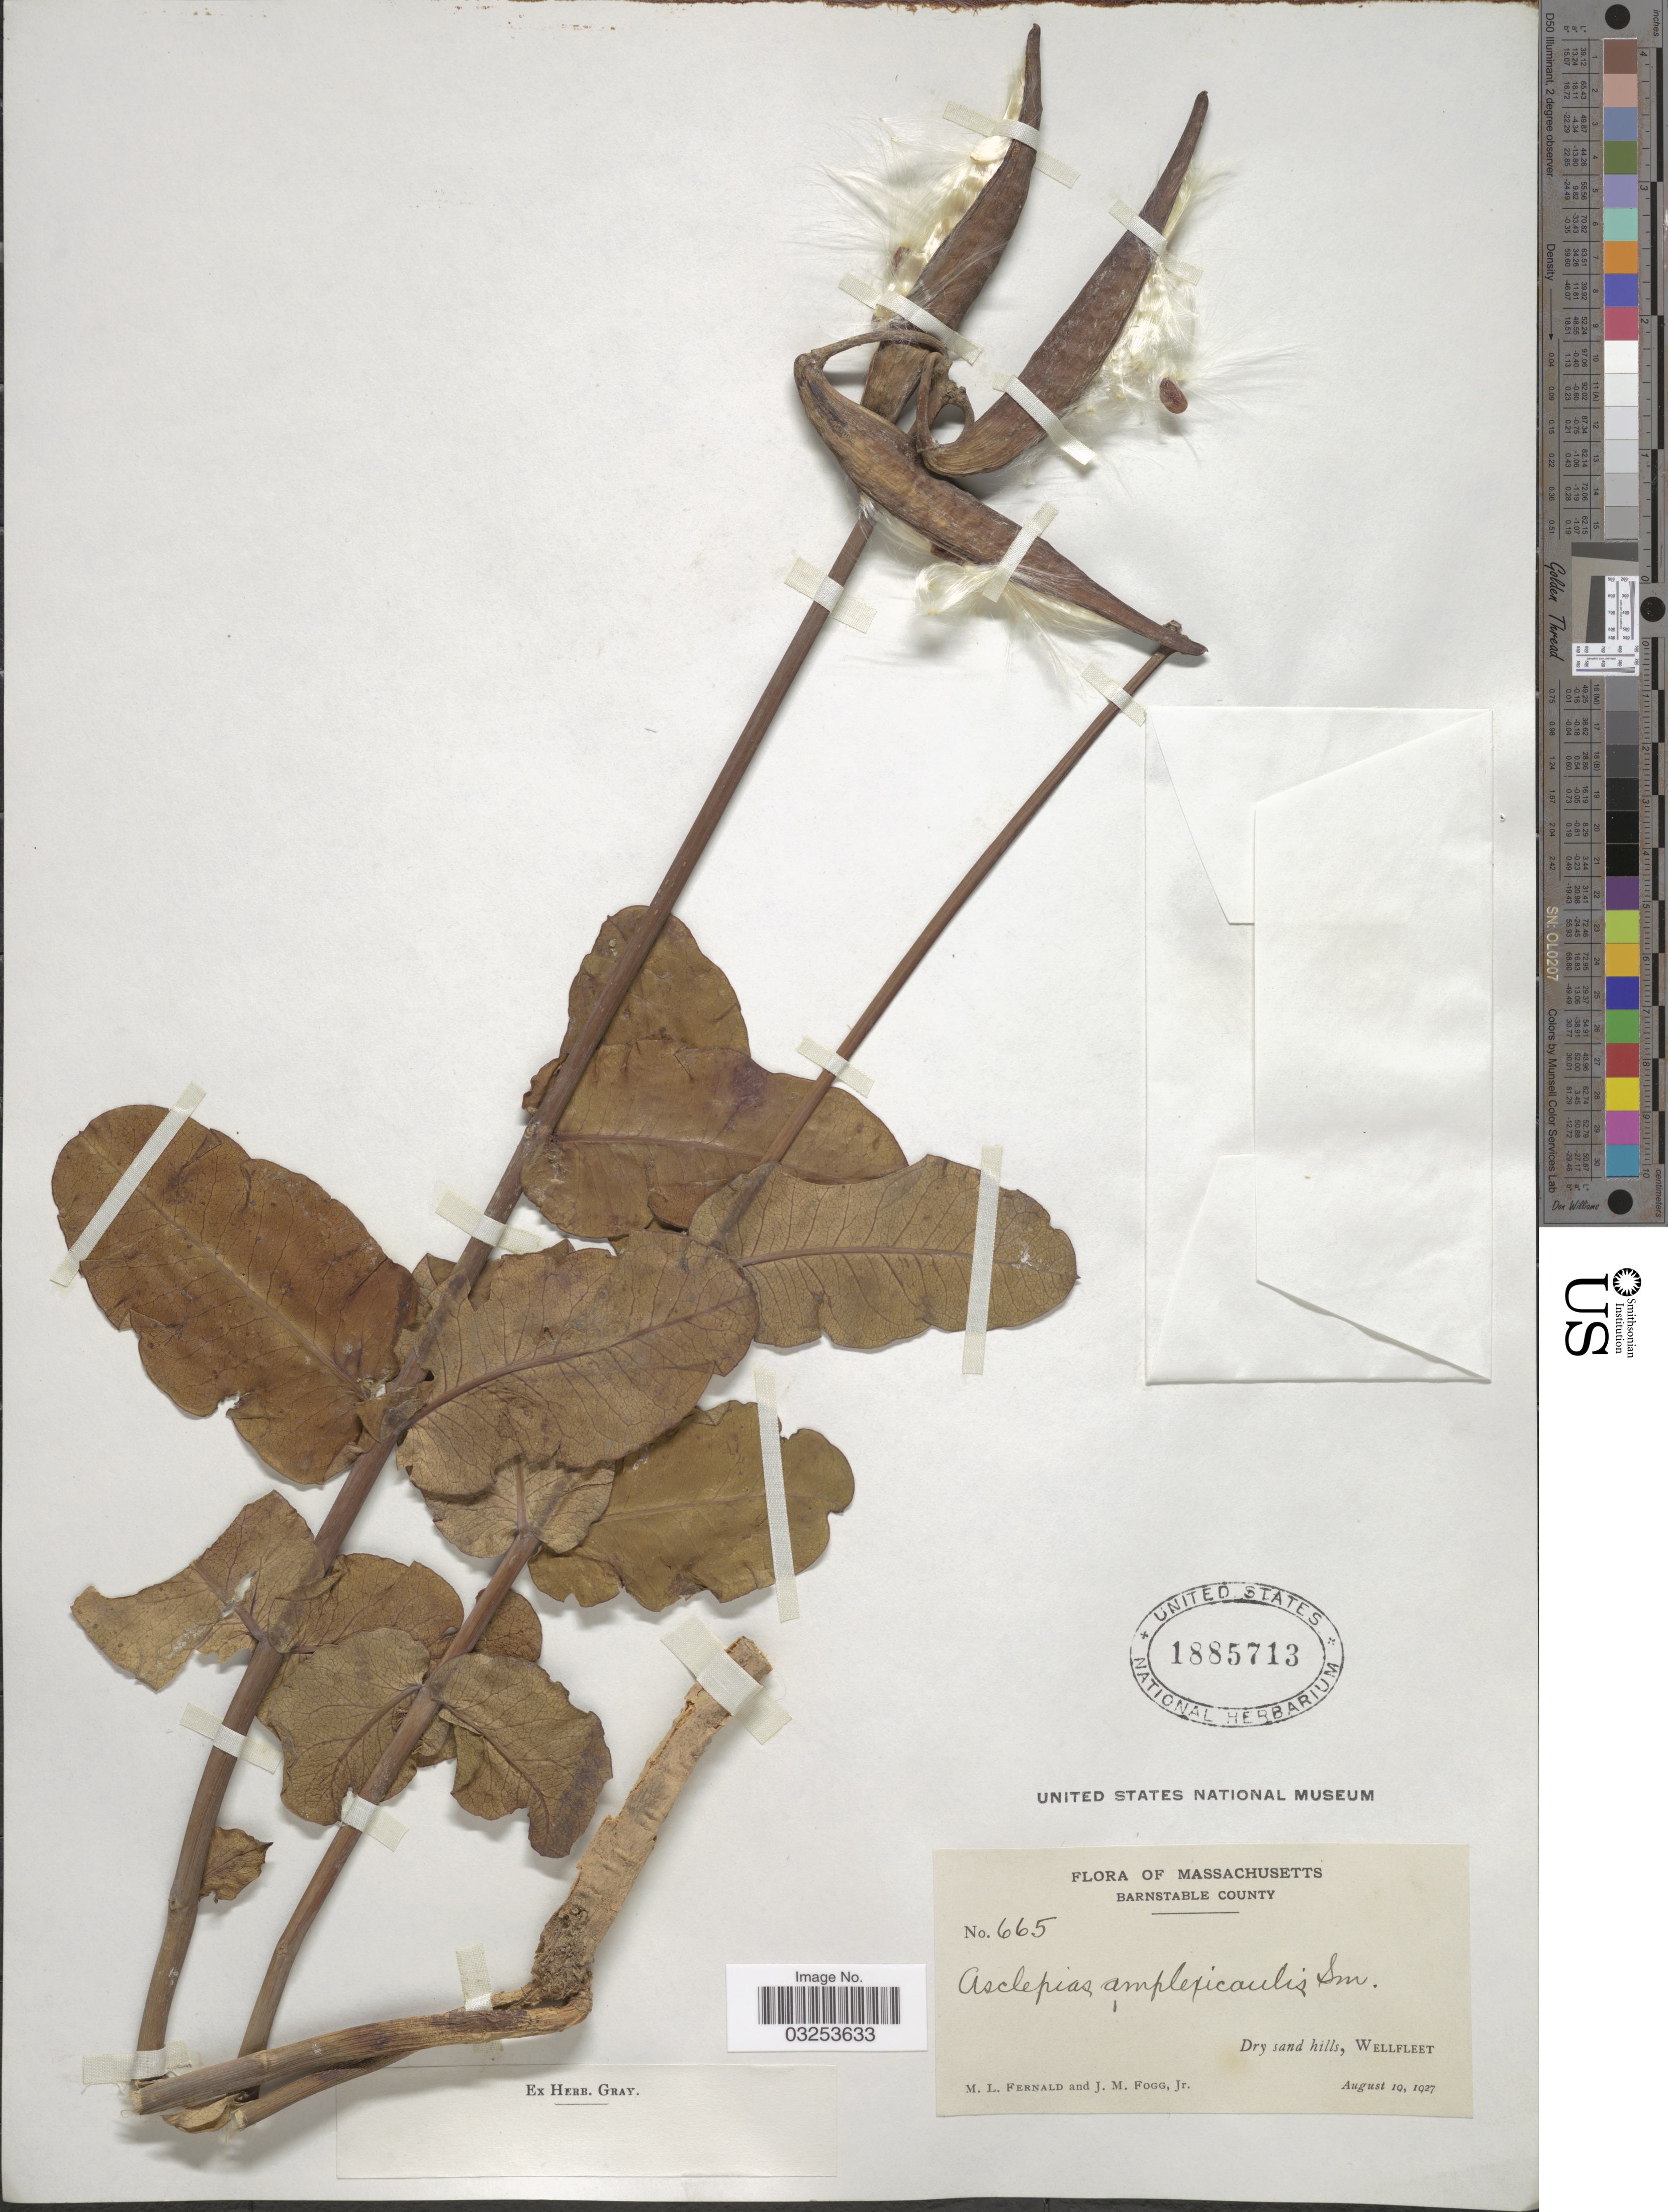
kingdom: Plantae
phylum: Tracheophyta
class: Magnoliopsida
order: Gentianales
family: Apocynaceae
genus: Asclepias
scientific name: Asclepias amplexicaulis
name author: J. Small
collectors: M. L. Fernald & J. Fogg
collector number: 665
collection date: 1927-08-10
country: United States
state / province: Massachusetts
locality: Barnstable County. Wellfleet.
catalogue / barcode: US 1885713